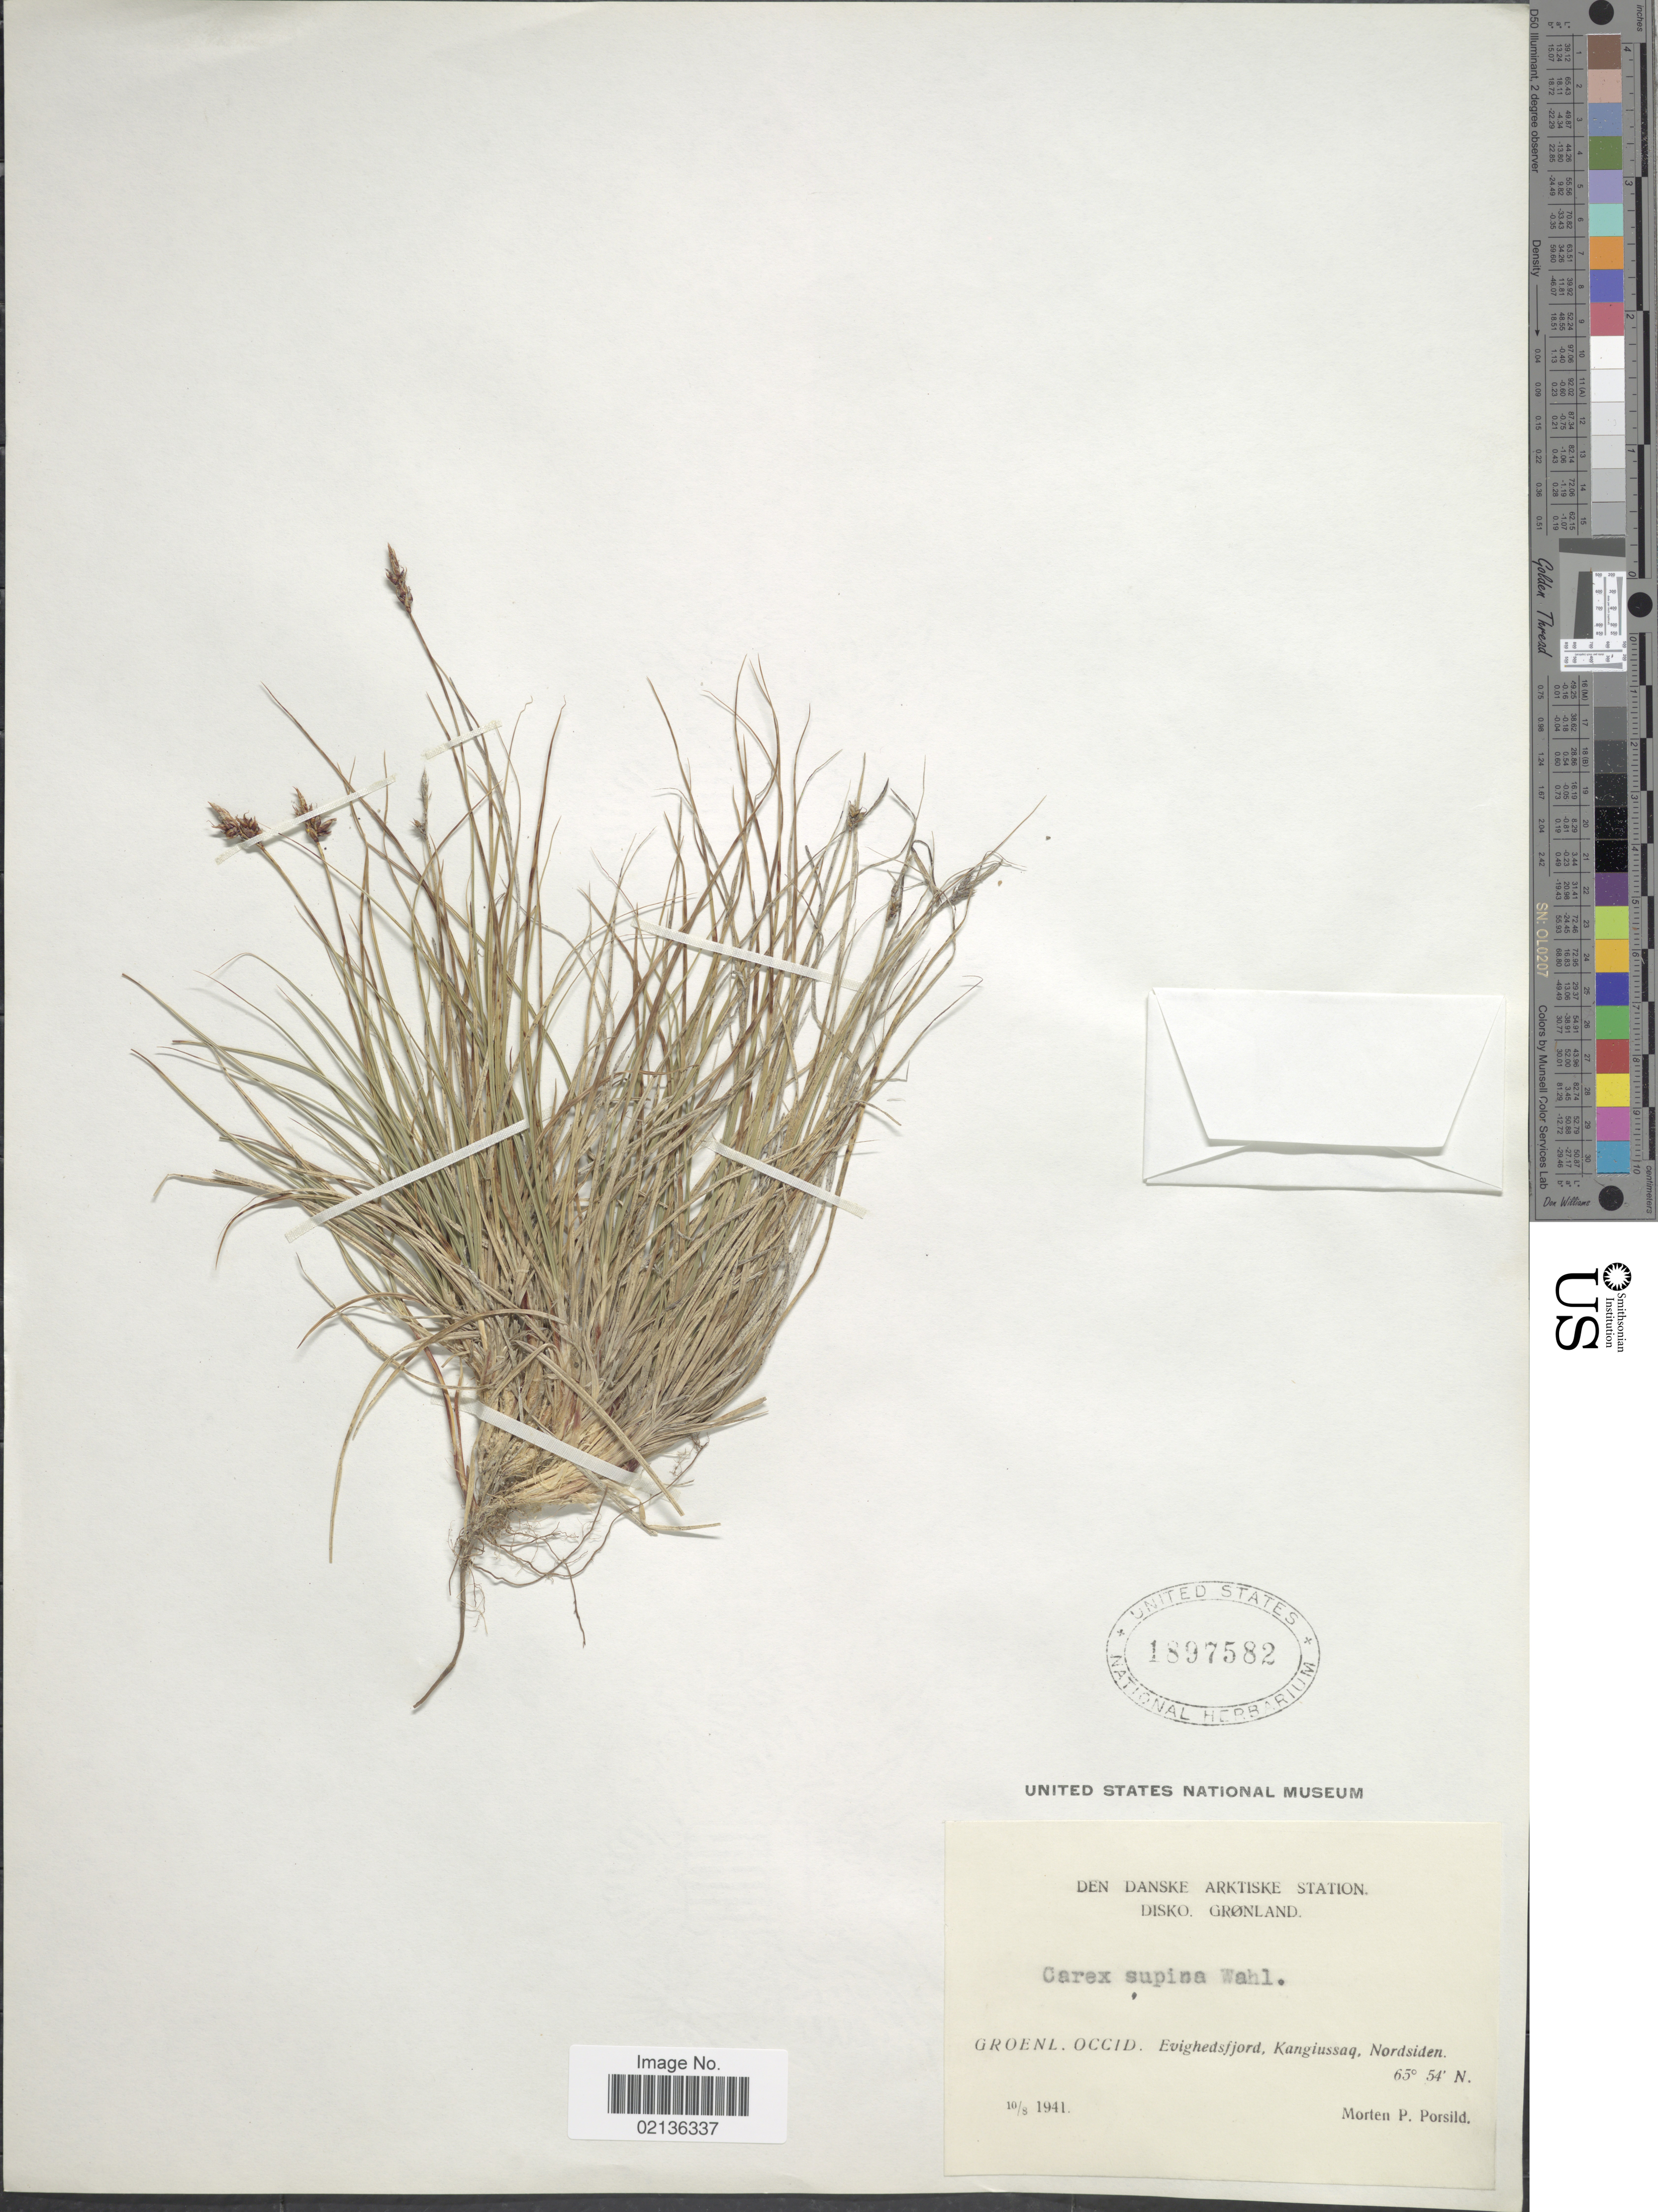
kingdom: Plantae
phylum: Tracheophyta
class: Liliopsida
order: Poales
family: Cyperaceae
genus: Carex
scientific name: Carex supina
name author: Willd. ex Wahlenb.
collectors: M. P. Porsild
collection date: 1941-08-10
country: Greenland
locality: Den Danske Arktiske Station, Disko, Grønland, Groenl. occid: Evighedsfjord, Kangiussaq, Nordsiden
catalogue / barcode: US 1897582